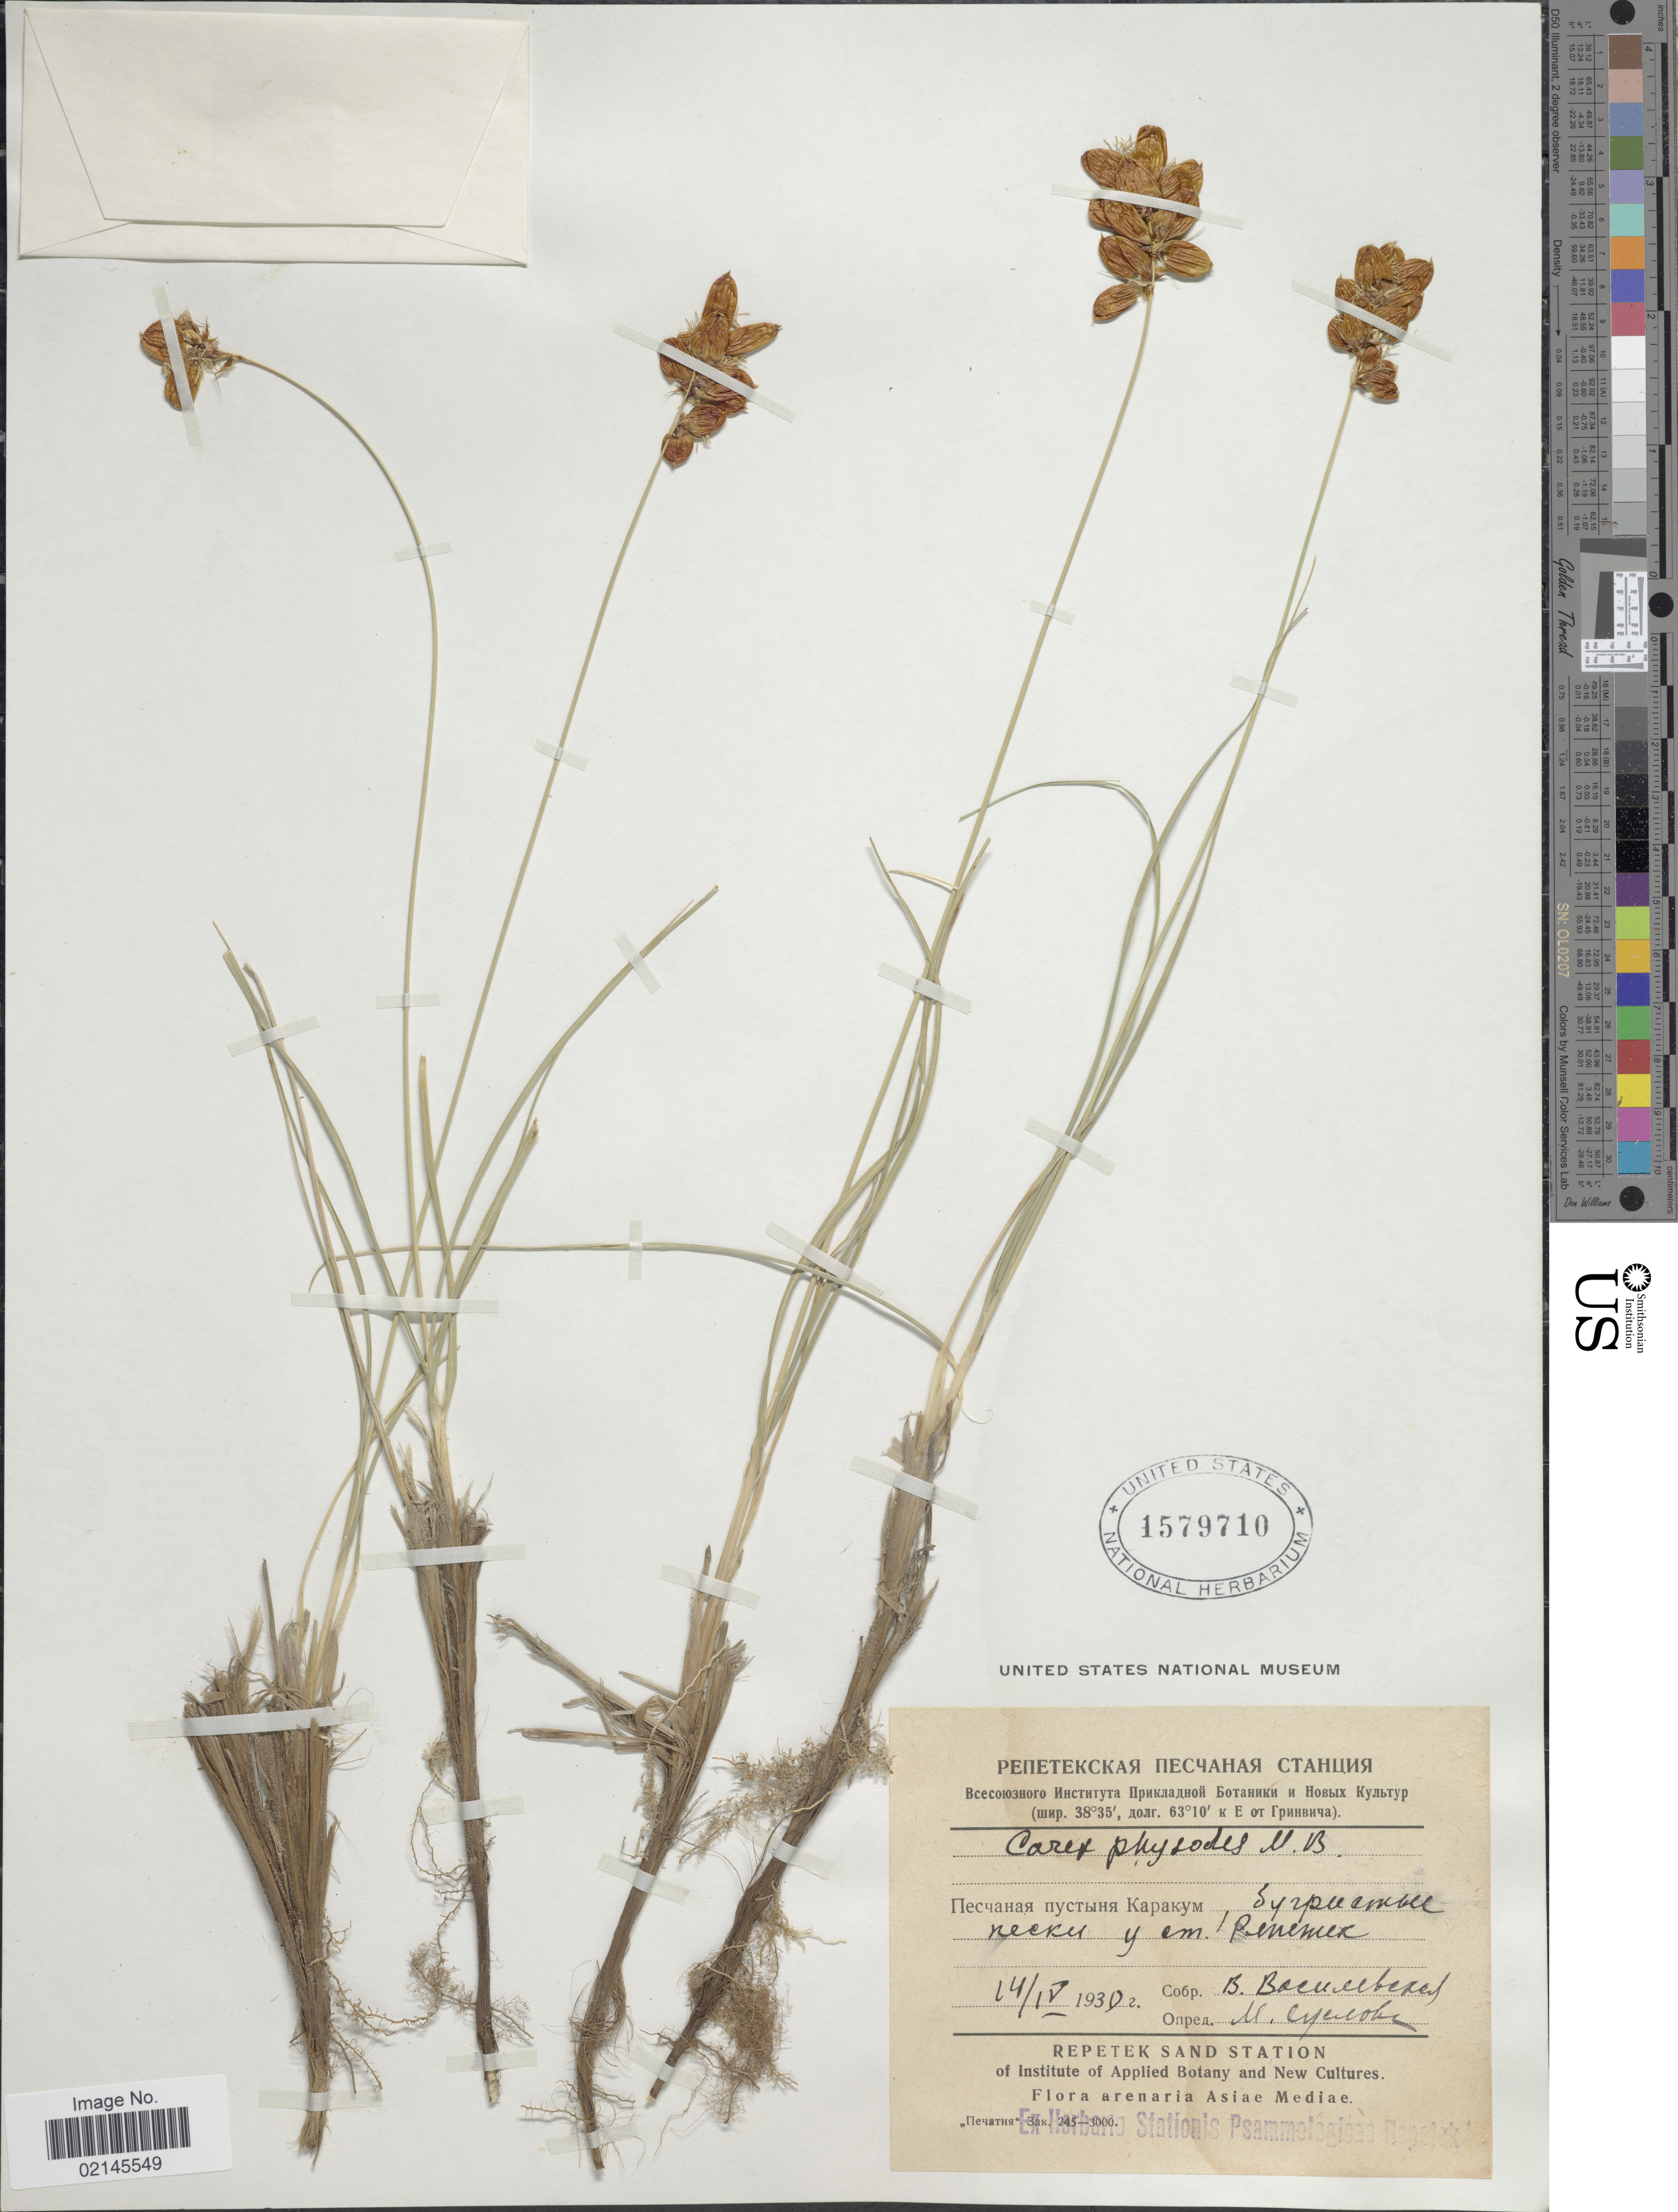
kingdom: Plantae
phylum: Tracheophyta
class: Liliopsida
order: Poales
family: Cyperaceae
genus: Carex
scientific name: Carex physodes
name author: M. Bieb.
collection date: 1930-04-14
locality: Asiae Mediae, [Foreign script]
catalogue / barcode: US 1579710